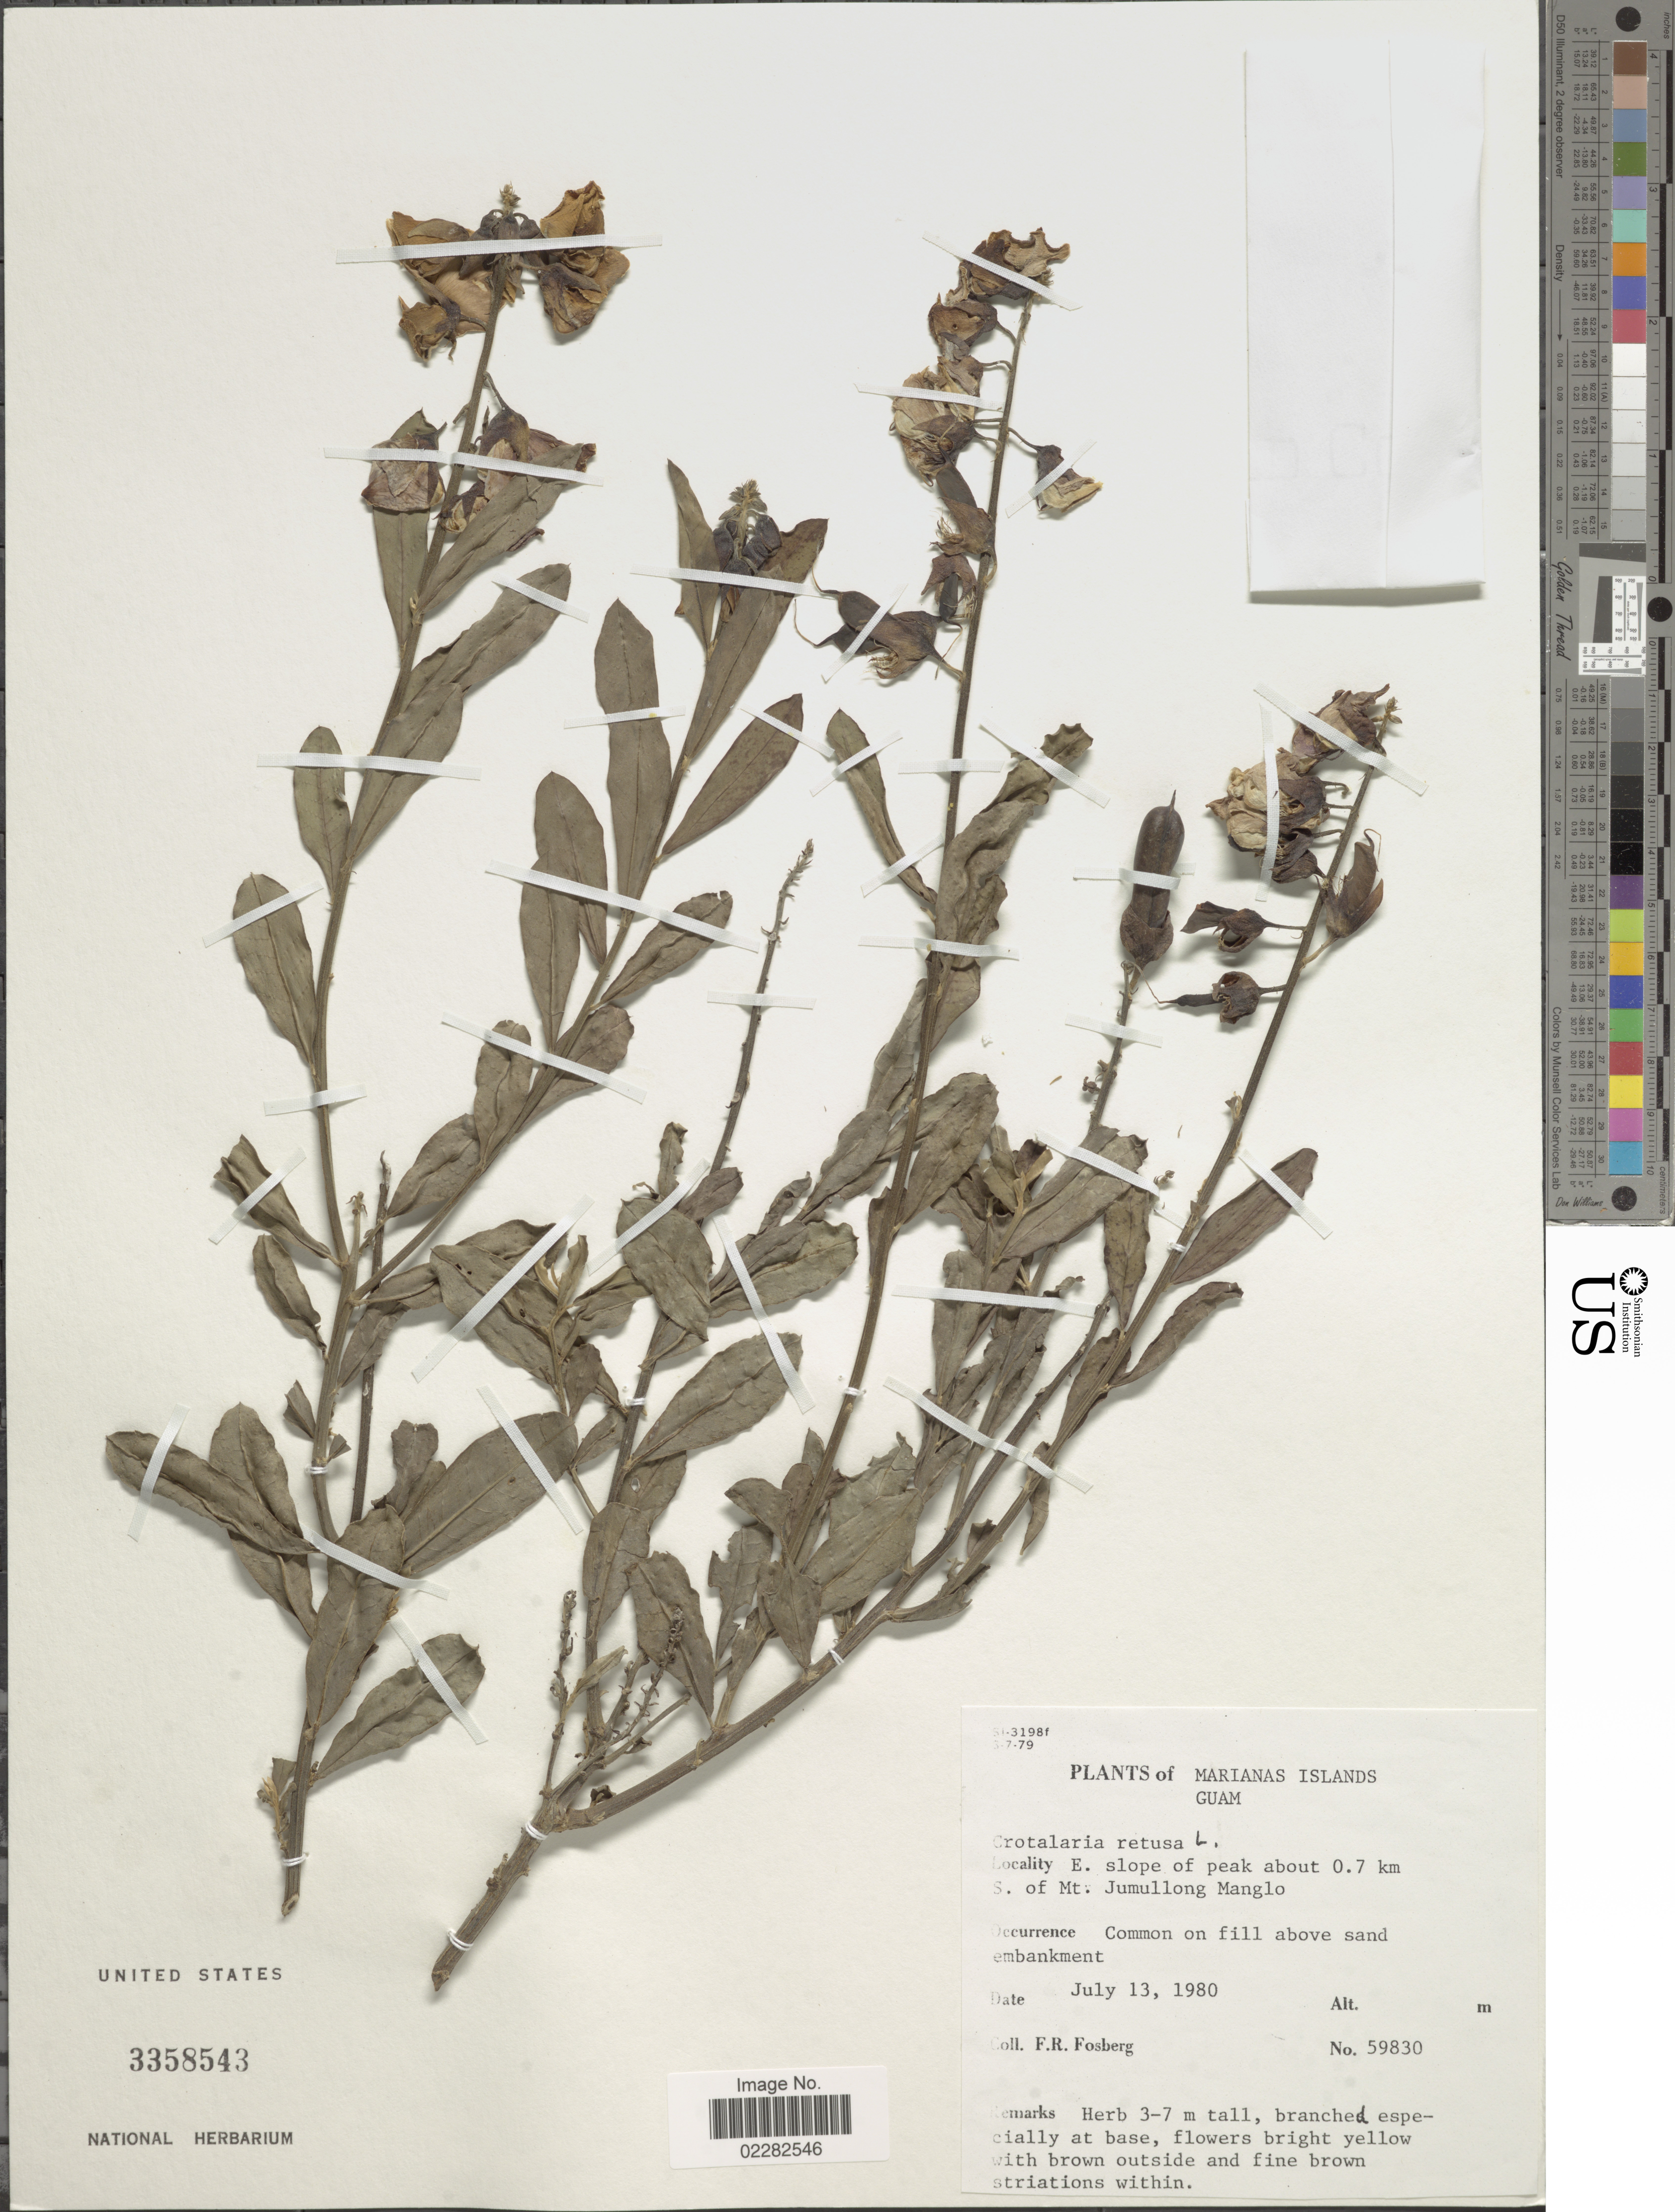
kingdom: Plantae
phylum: Tracheophyta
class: Magnoliopsida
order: Fabales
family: Fabaceae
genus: Crotalaria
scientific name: Crotalaria retusa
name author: L.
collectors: F. R. Fosberg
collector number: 59830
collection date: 1980-07-13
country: Guam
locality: Marianas Islands, E. slope of peak about 0.7 km S. of Mt. Jumullong Manglo, common on fill above sand embankment.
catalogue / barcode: US 3358543